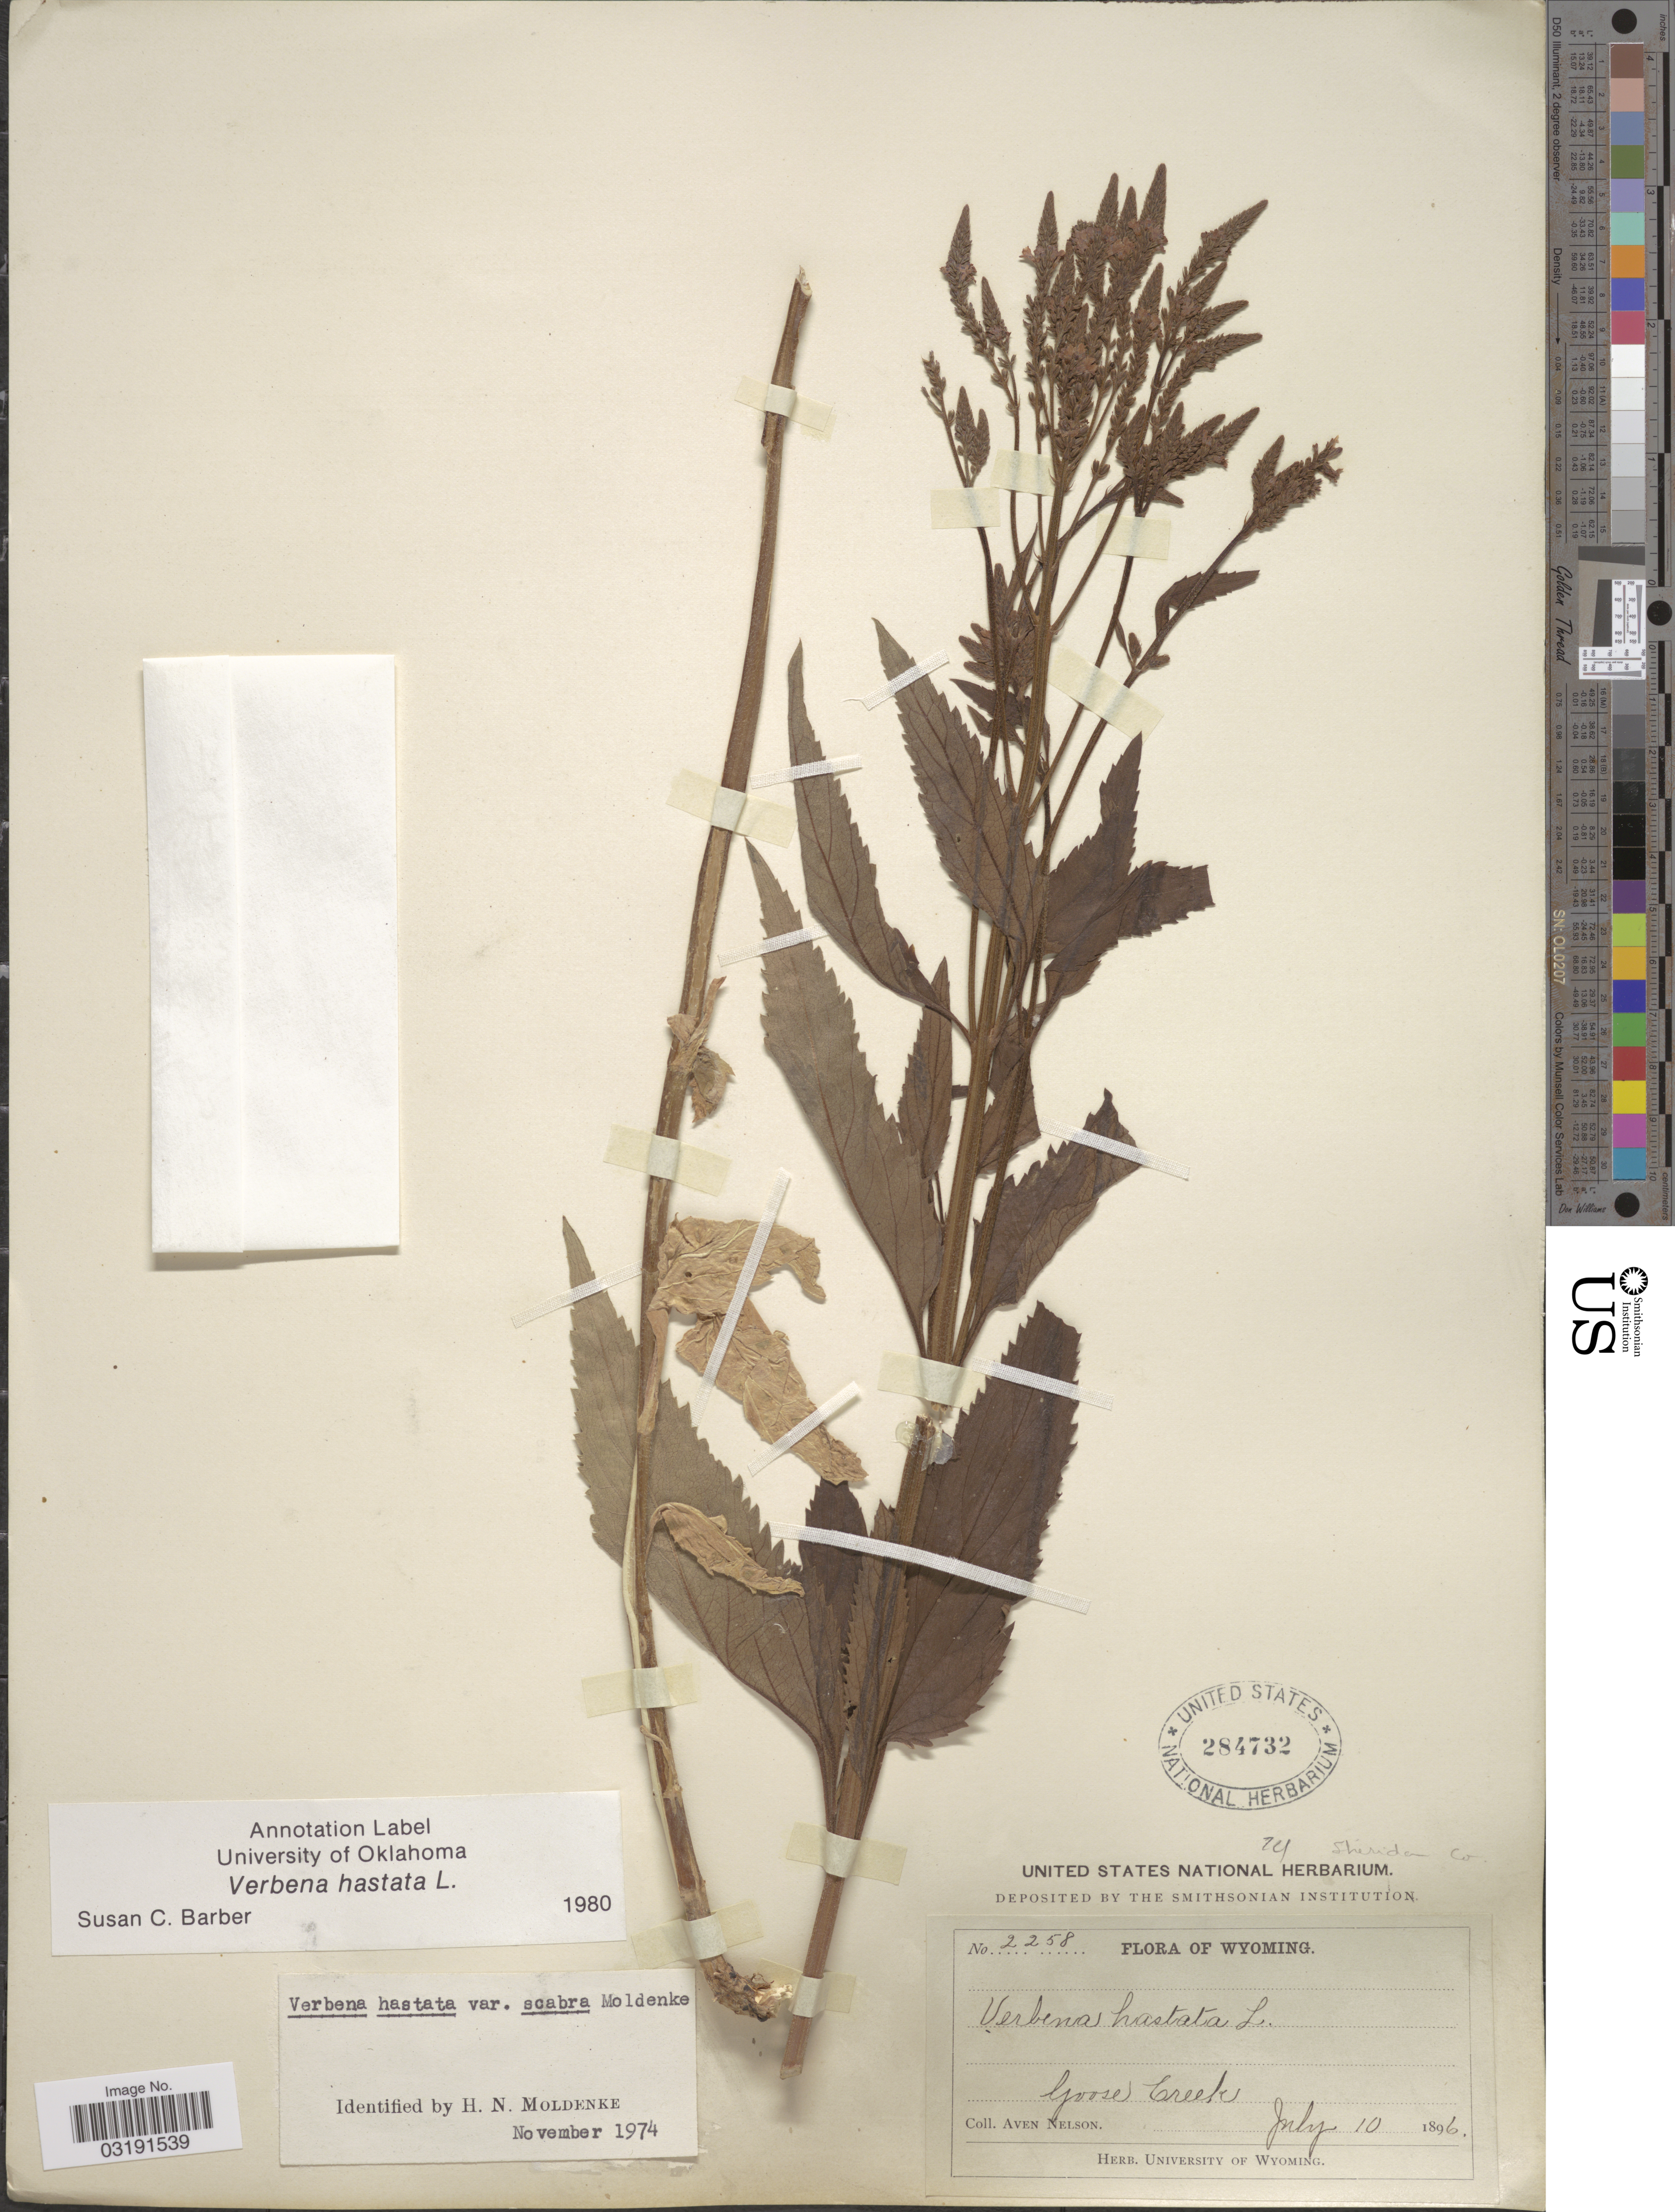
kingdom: Plantae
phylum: Tracheophyta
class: Magnoliopsida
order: Lamiales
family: Verbenaceae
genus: Verbena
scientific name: Verbena hastata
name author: L.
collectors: A. Nelson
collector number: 2258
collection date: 1896-07-10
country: United States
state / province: Wyoming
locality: Goose Creek, Sherida Co.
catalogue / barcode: US 284732